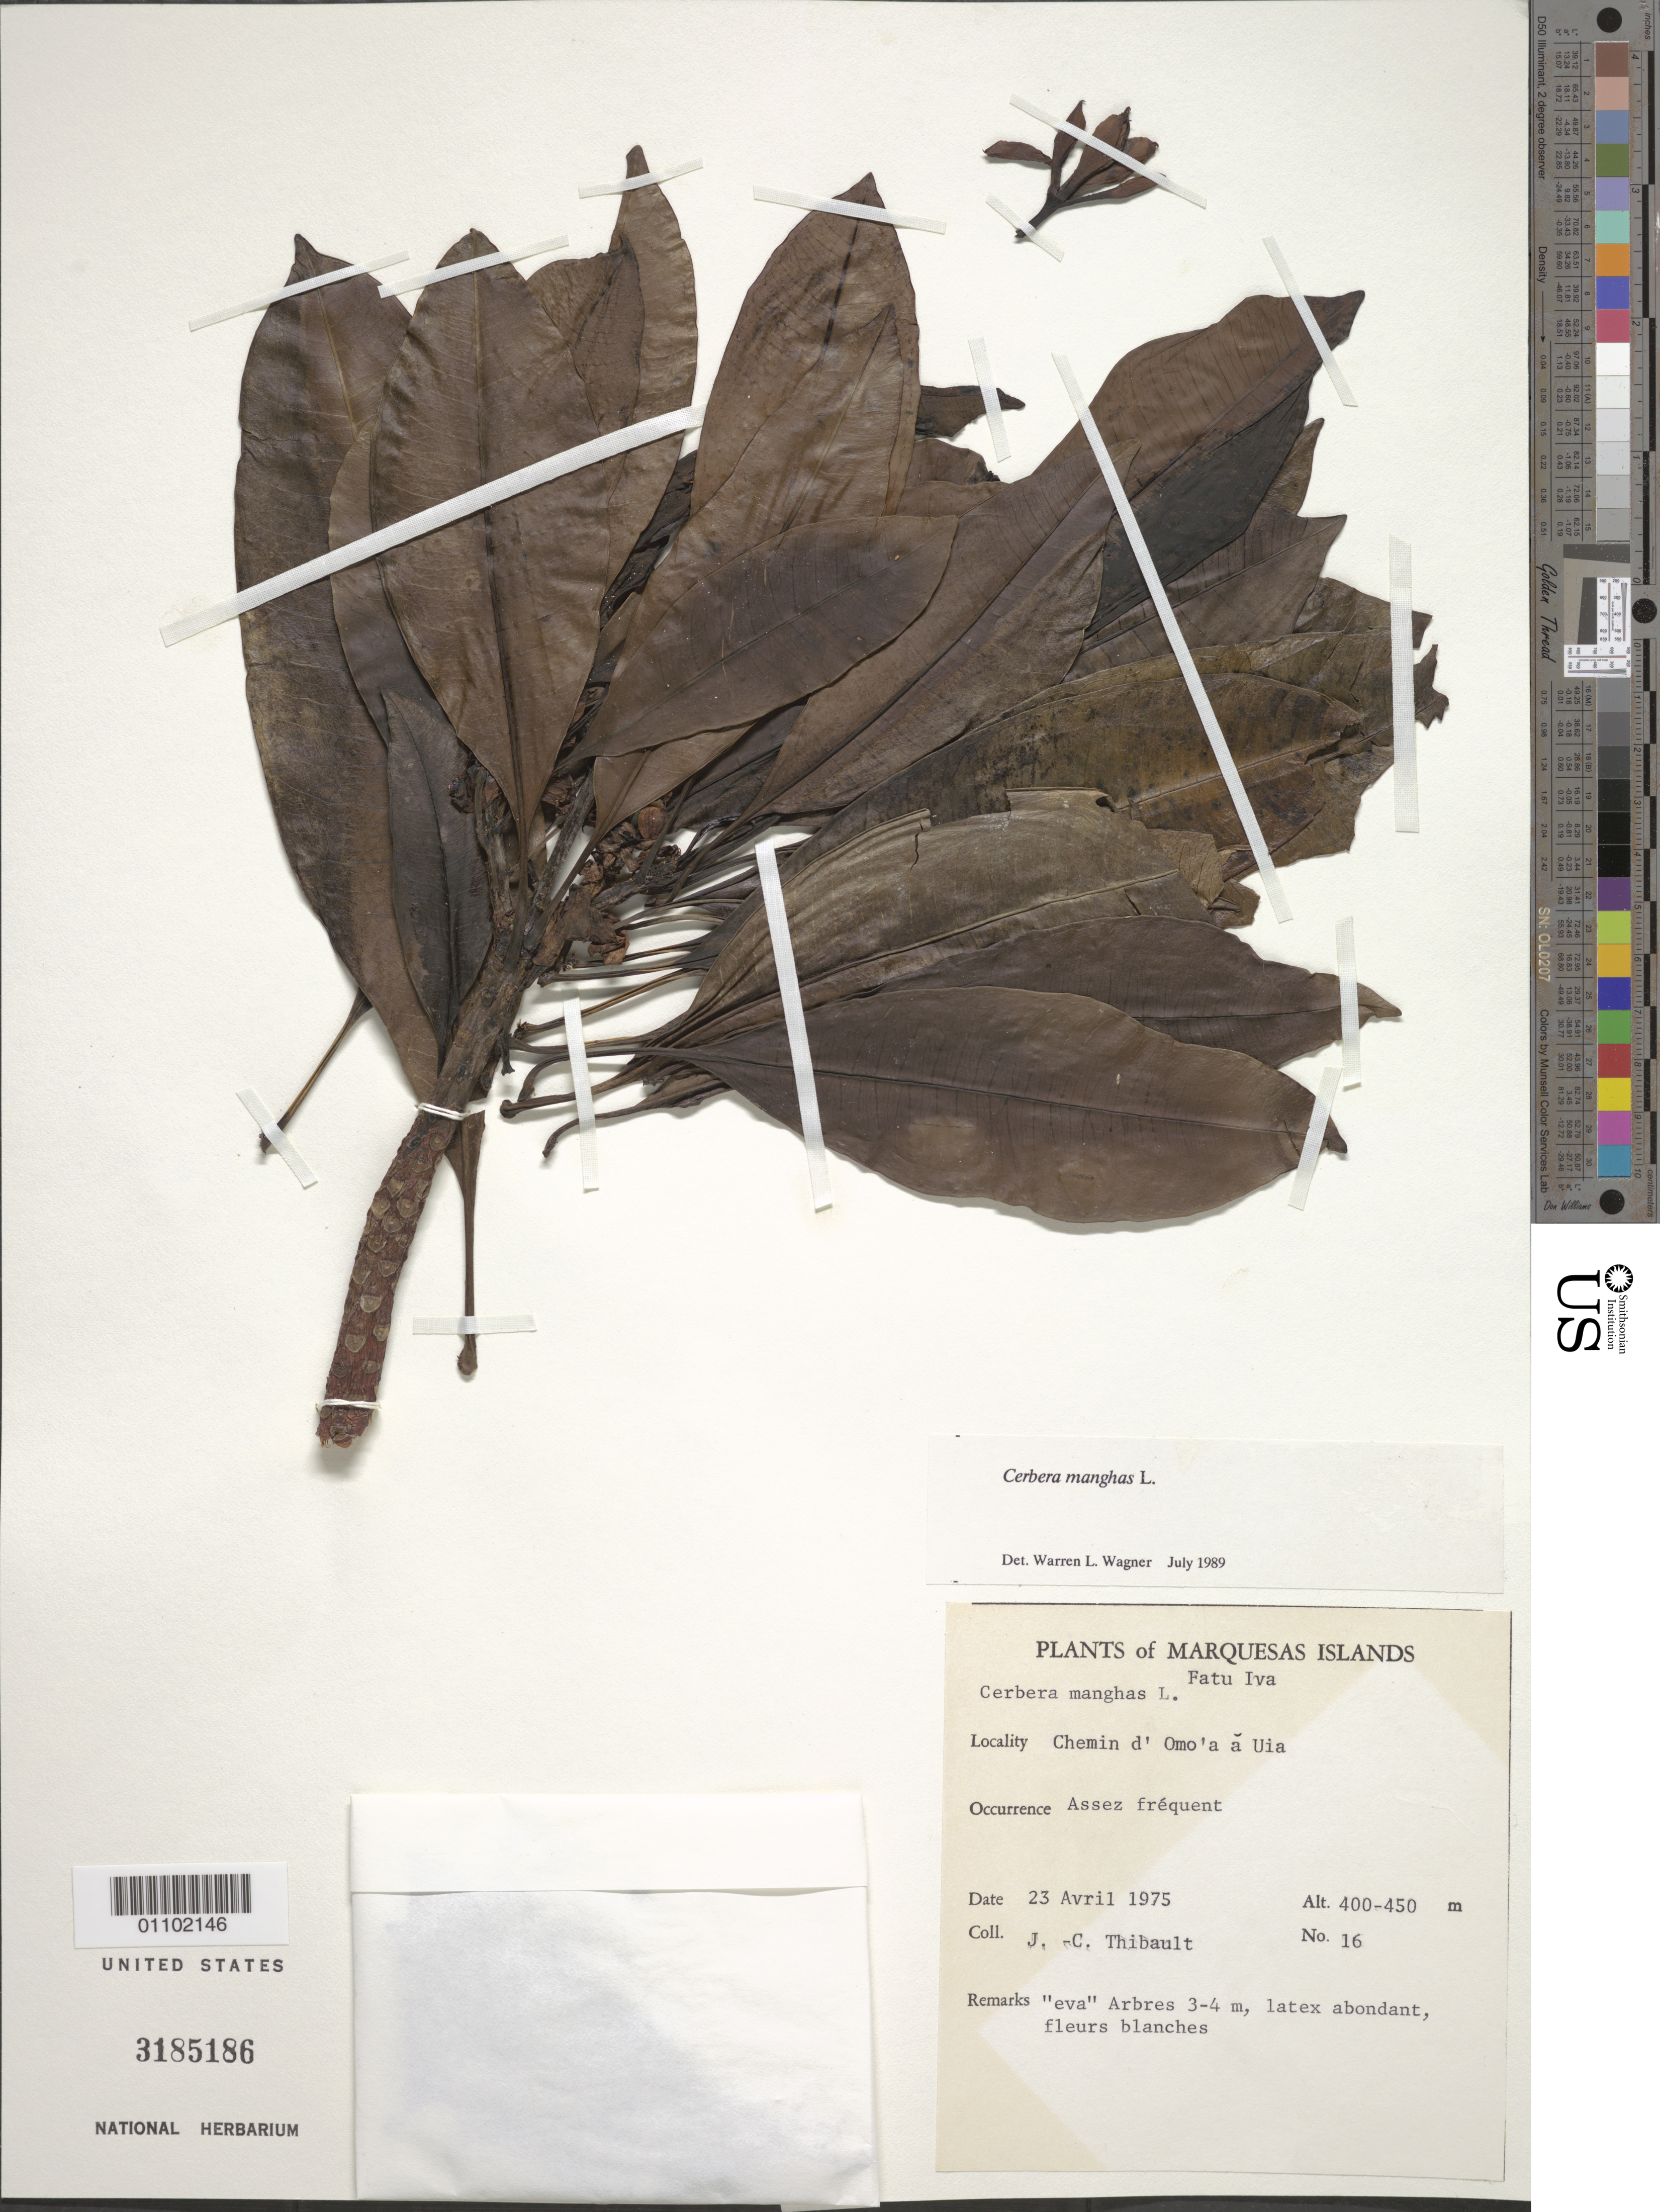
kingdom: Plantae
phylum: Tracheophyta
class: Magnoliopsida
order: Gentianales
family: Apocynaceae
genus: Cerbera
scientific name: Cerbera manghas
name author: L.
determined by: Wagner, W. L., (BOT), Smithsonian Institution - National Museum of Natural History (UNITED STATES)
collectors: J. Thibault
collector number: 16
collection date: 1975-04-23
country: French Polynesia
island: Fatu Hiva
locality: Chemin d'Omo'a à Ui'a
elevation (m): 400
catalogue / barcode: US 3185186